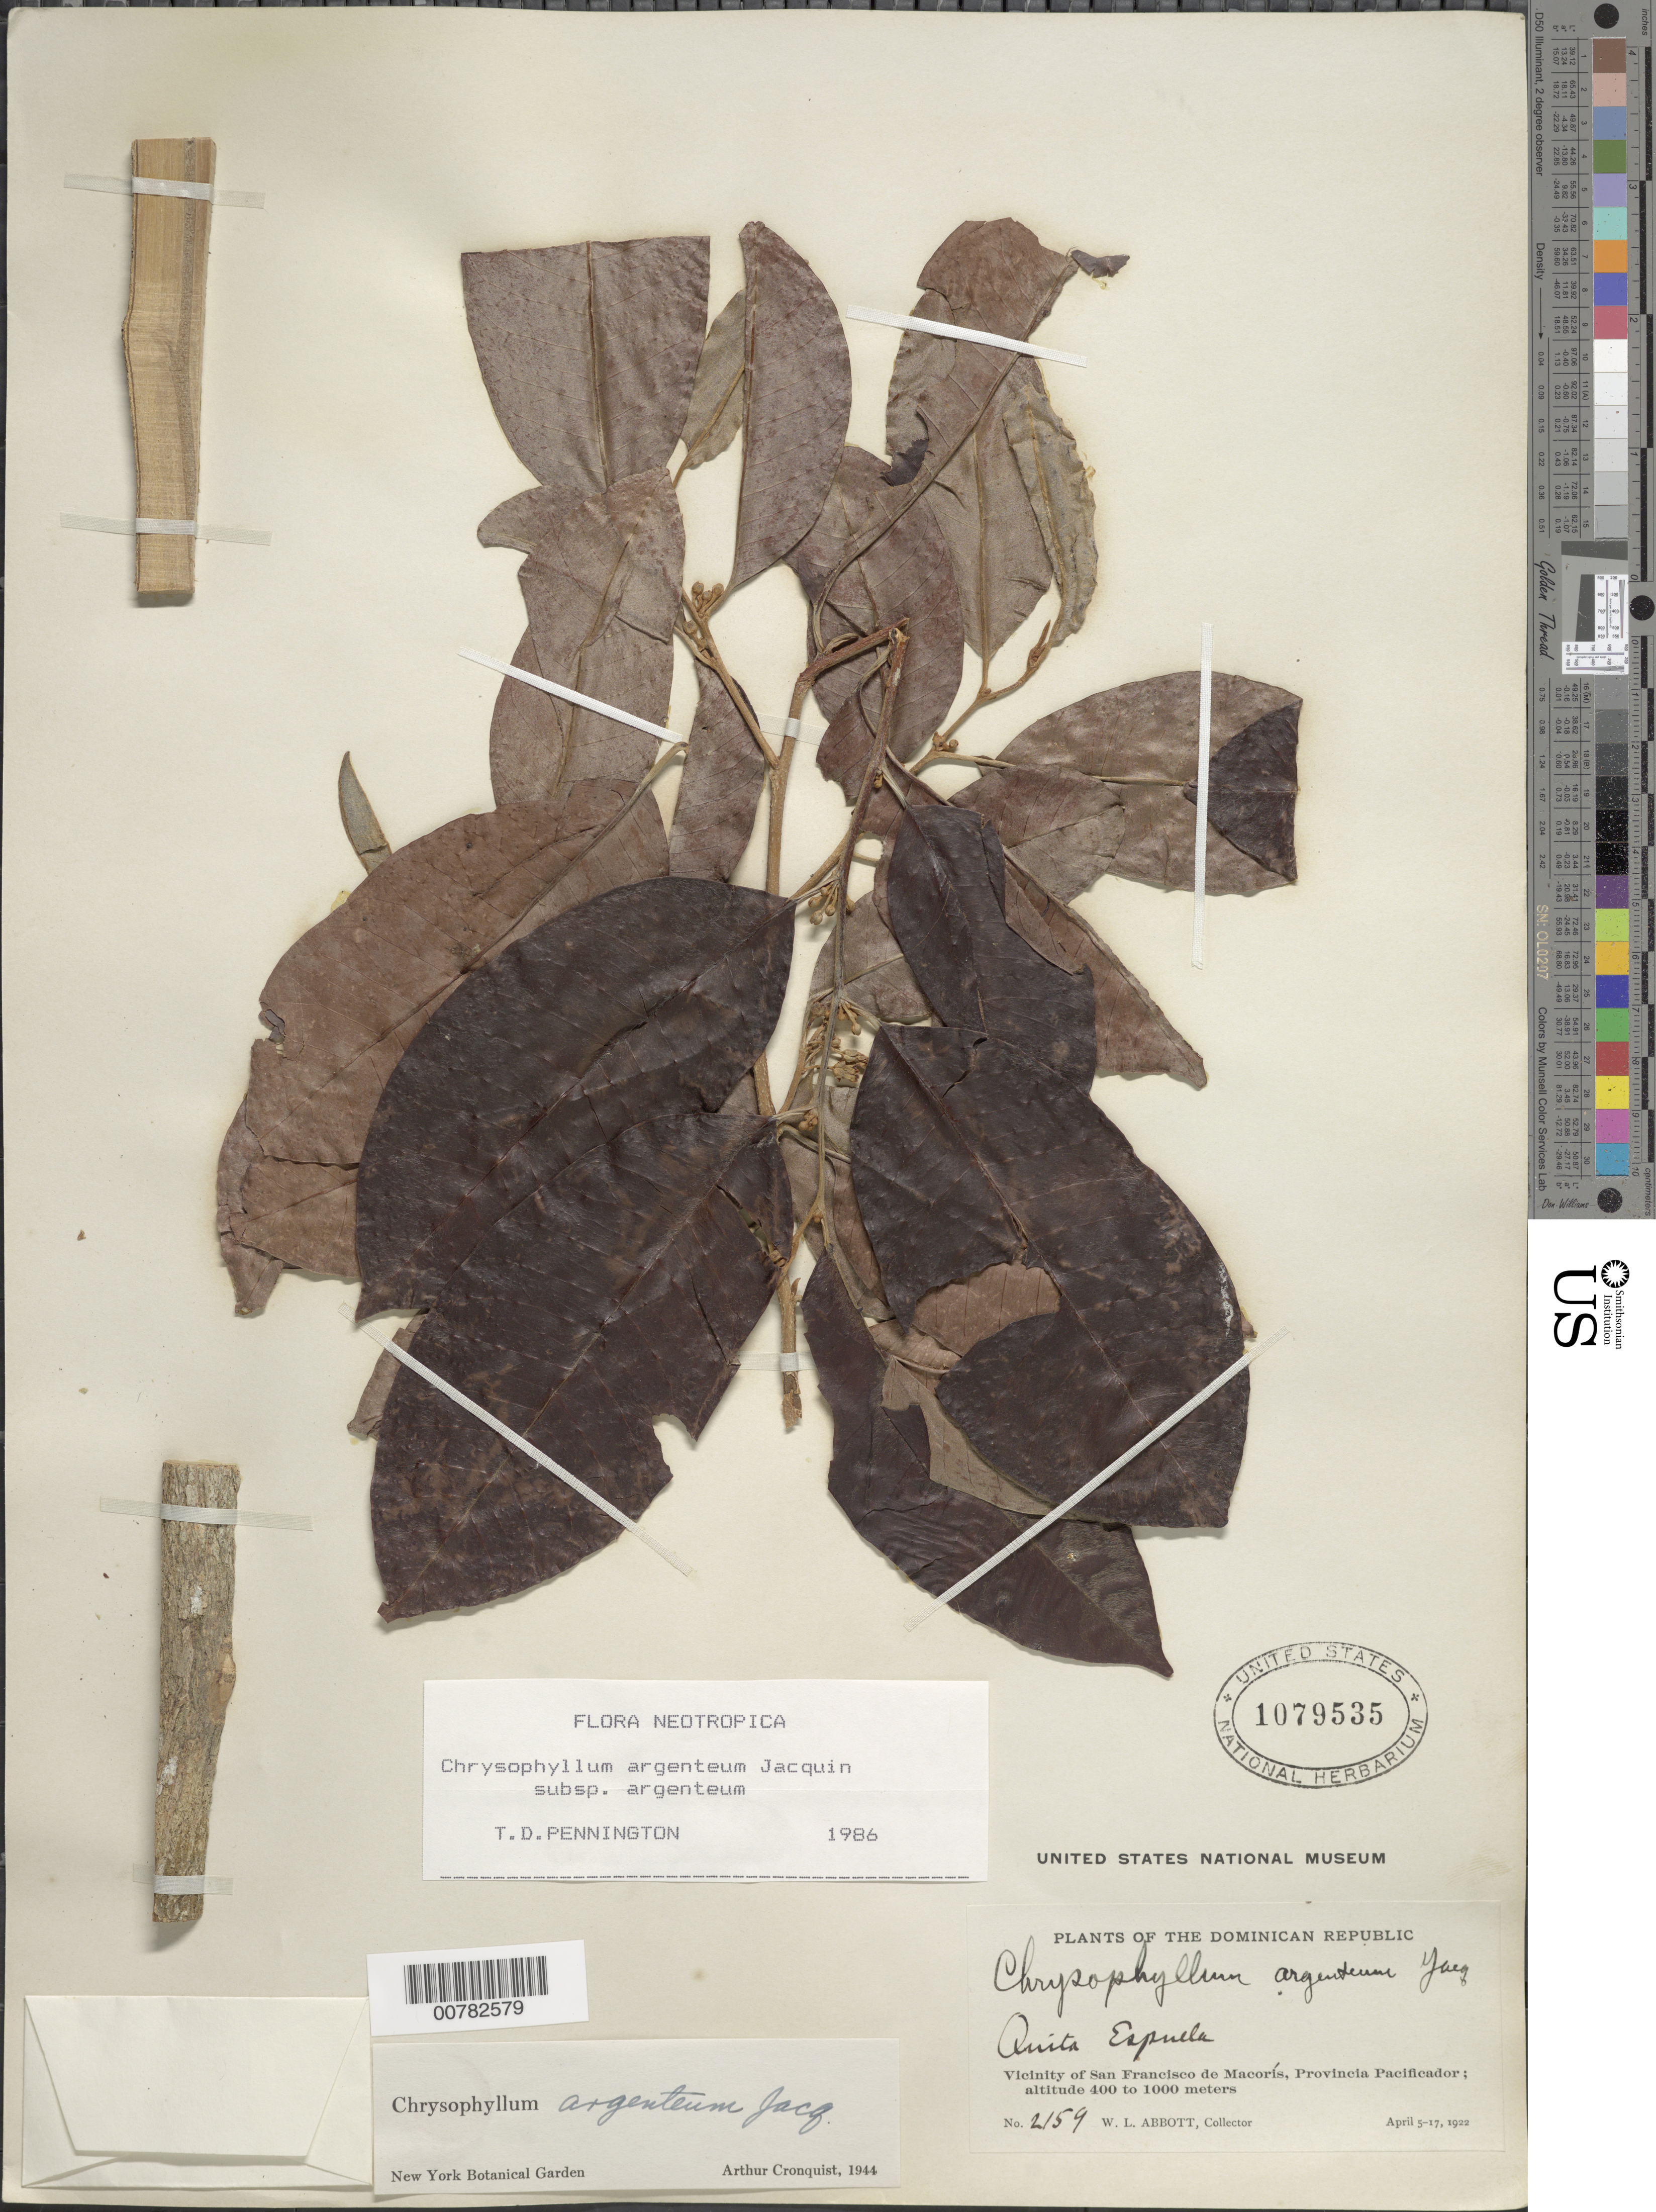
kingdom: Plantae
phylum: Tracheophyta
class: Magnoliopsida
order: Ericales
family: Sapotaceae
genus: Chrysophyllum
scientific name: Chrysophyllum argenteum subsp. auratum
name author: (Miq.) T.D. Penn.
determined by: Pennington, T. D., (K)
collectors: W. L. Abbott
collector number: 2159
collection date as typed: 05 Apr 1922 to 17 Apr 1922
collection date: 1922-04-05/1922-04-17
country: Dominican Republic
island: Hispaniola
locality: Pacificador Province?, vicinity of San Pedro de Macorís, Quita Espuela.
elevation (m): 400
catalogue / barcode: US 1079535